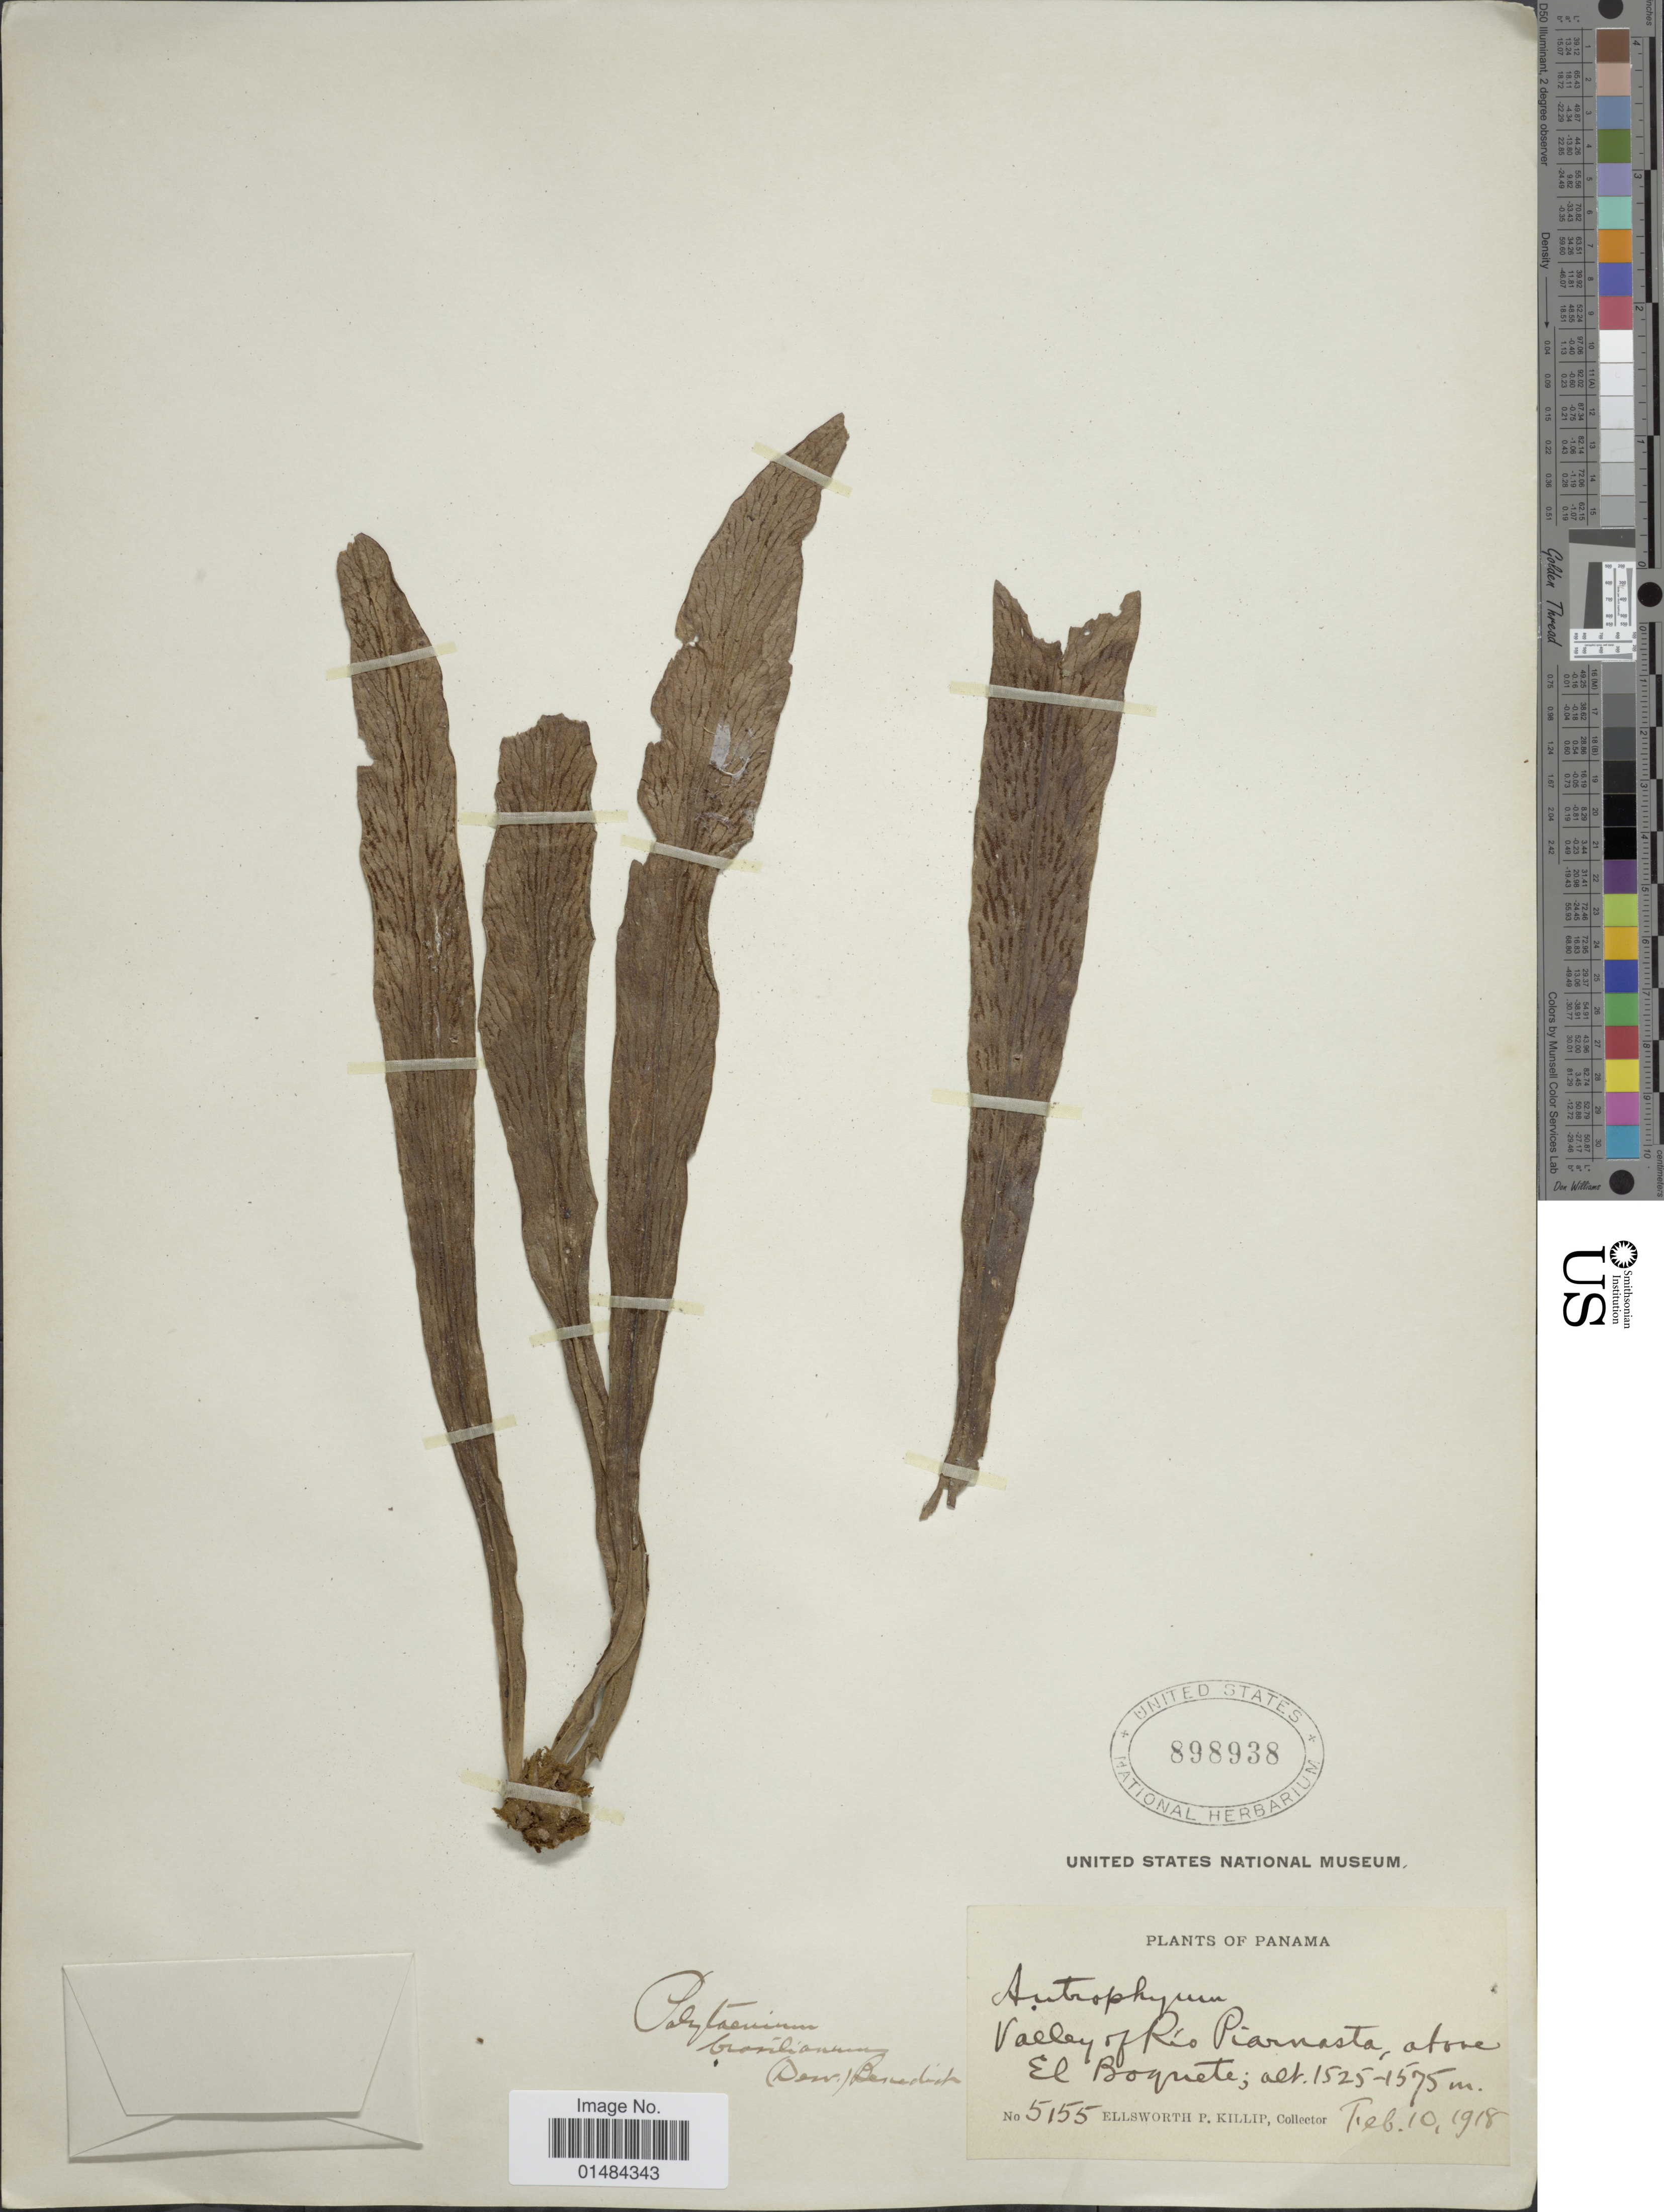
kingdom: Plantae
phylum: Tracheophyta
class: Polypodiopsida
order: Polypodiales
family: Pteridaceae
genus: Polytaenium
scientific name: Polytaenium chlorosporum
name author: (Mickel & Beitel) E.H. Crane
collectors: E. P. Killip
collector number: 5155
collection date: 1918-02-10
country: Panama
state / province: Panamá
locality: Panama, Valley of Rio Piarrnasta, above El Boquete.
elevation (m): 1525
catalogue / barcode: US 898938